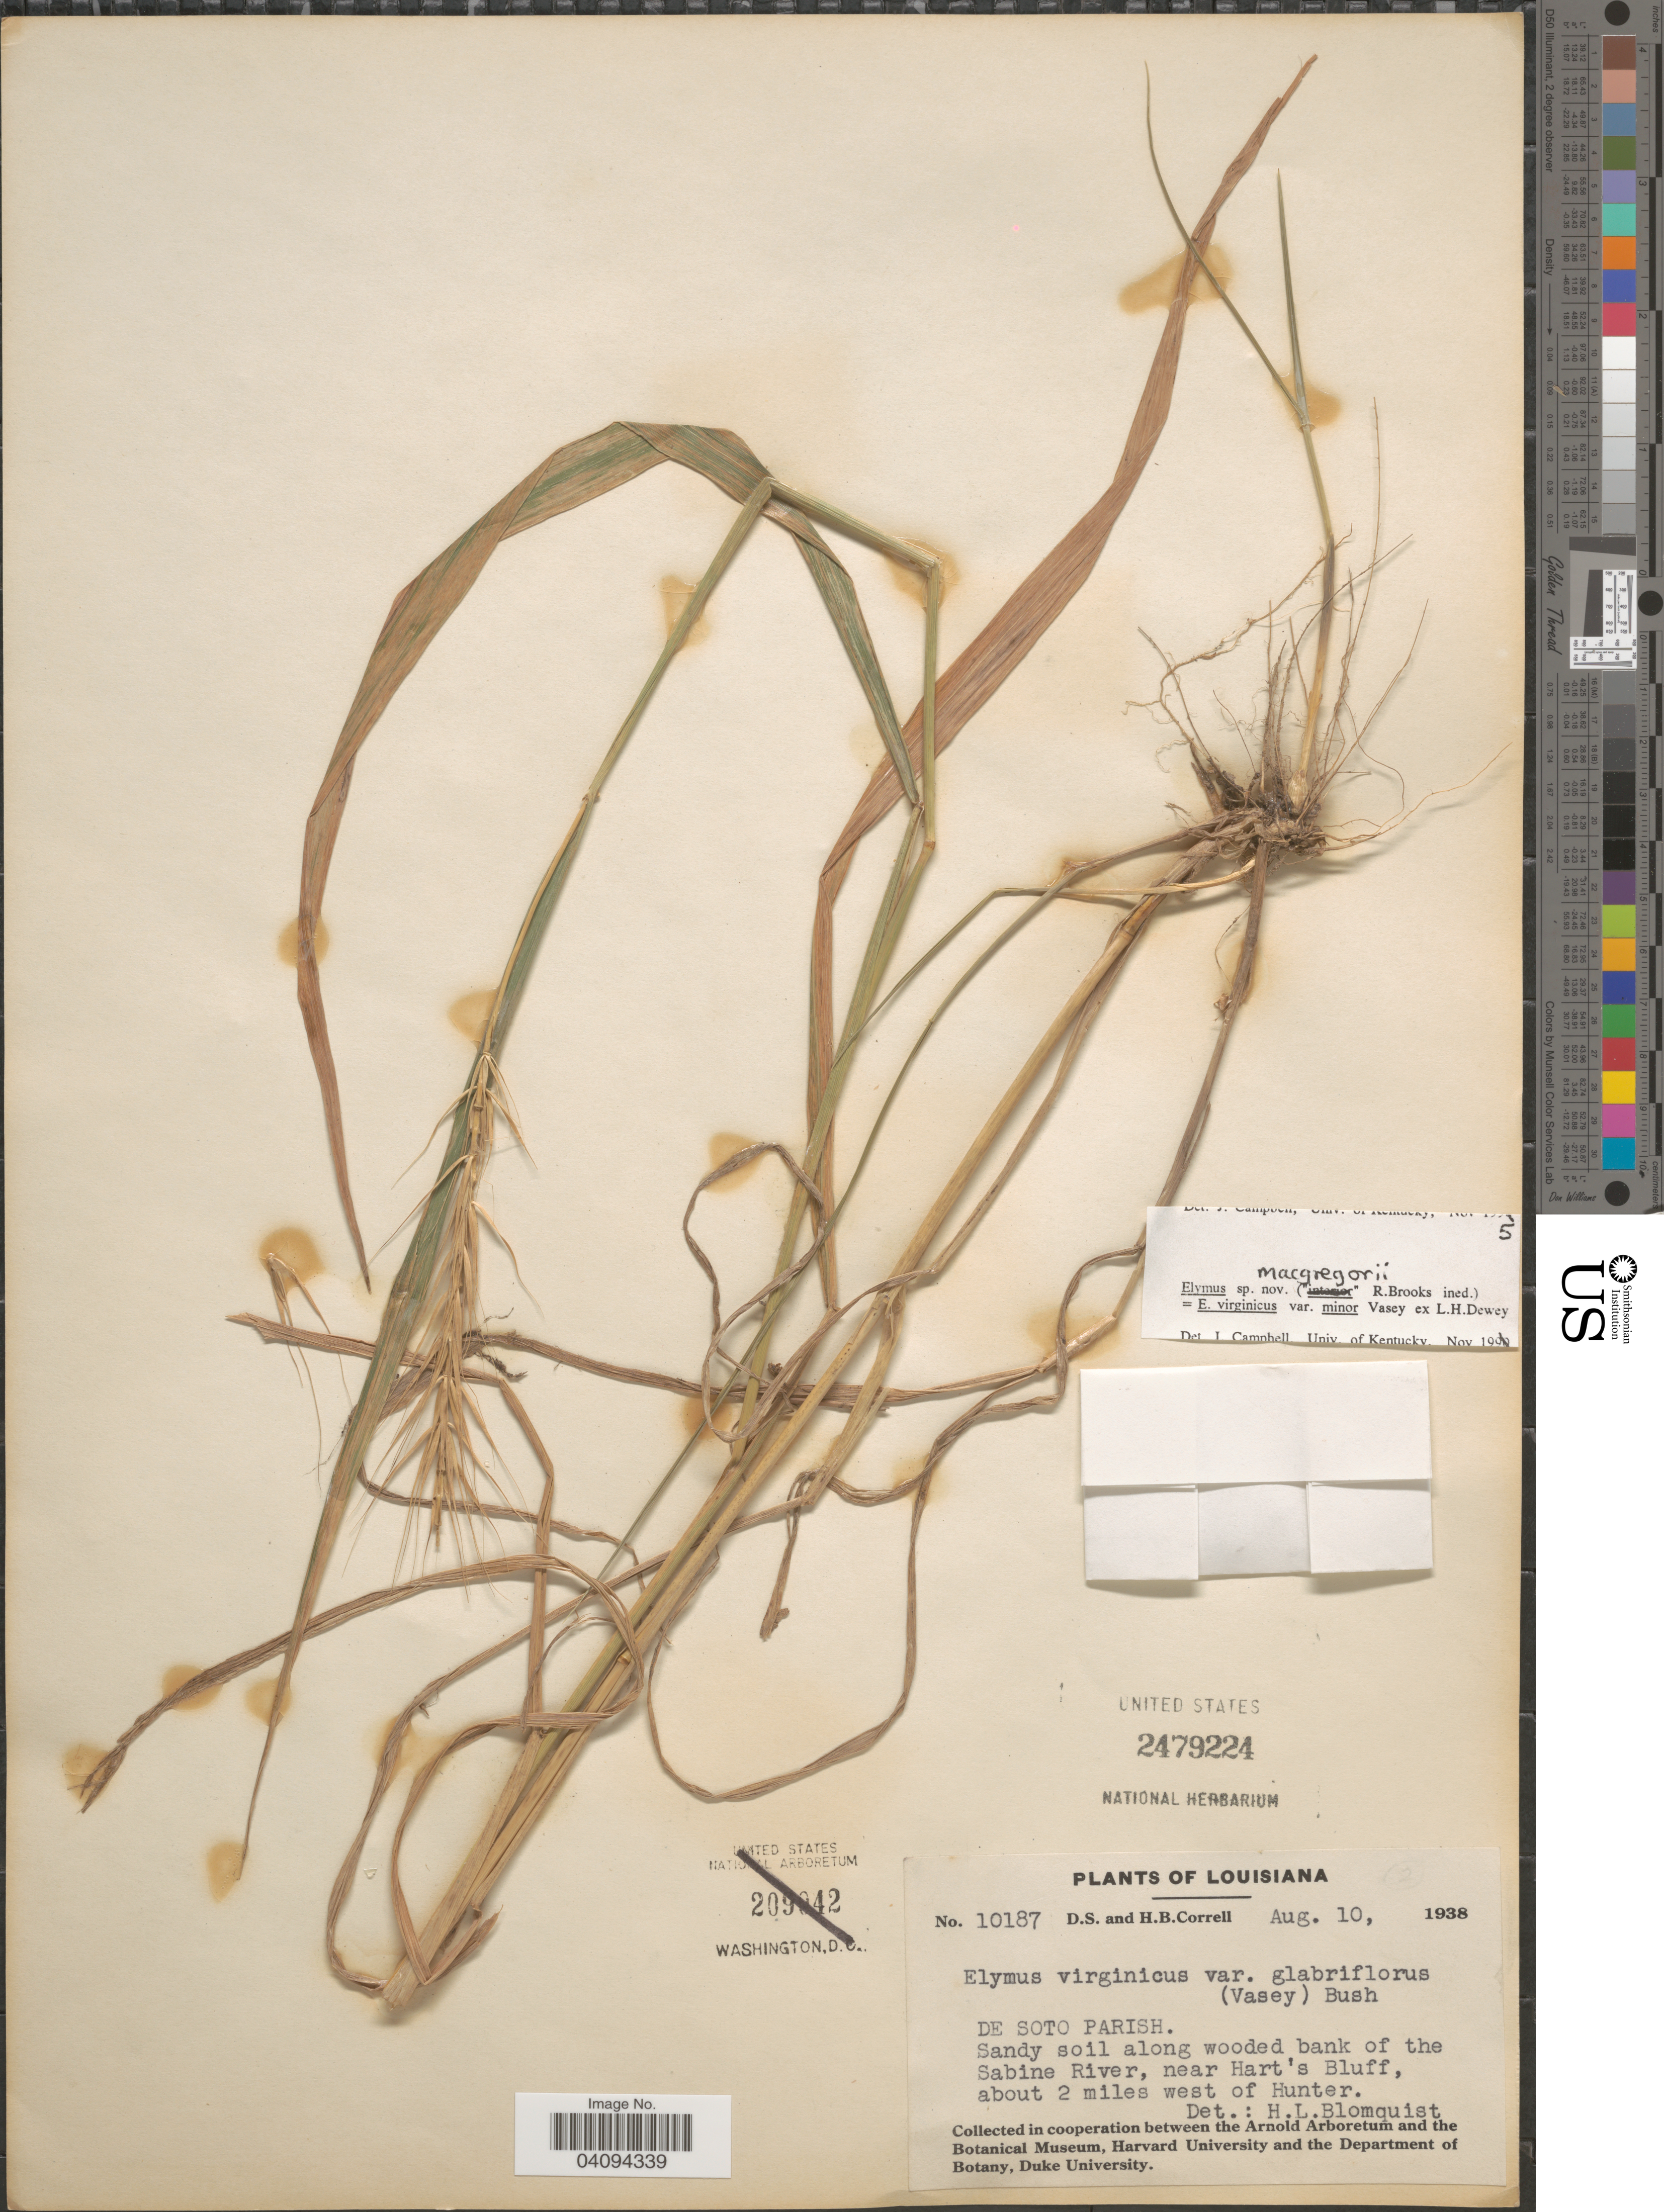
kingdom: Plantae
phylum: Tracheophyta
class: Liliopsida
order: Poales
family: Poaceae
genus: Elymus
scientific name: Elymus macgregorii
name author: R.E. Brooks & J.J.N. Campb.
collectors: D. S. Correll & H. Correll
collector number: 10187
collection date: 1938-08-10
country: United States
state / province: Louisiana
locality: De Soto Parish. Sandy soil along wooded bank of the Sabine River, near Hart's Bluff, about 2 miles west of Hunter.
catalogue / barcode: US 2479224